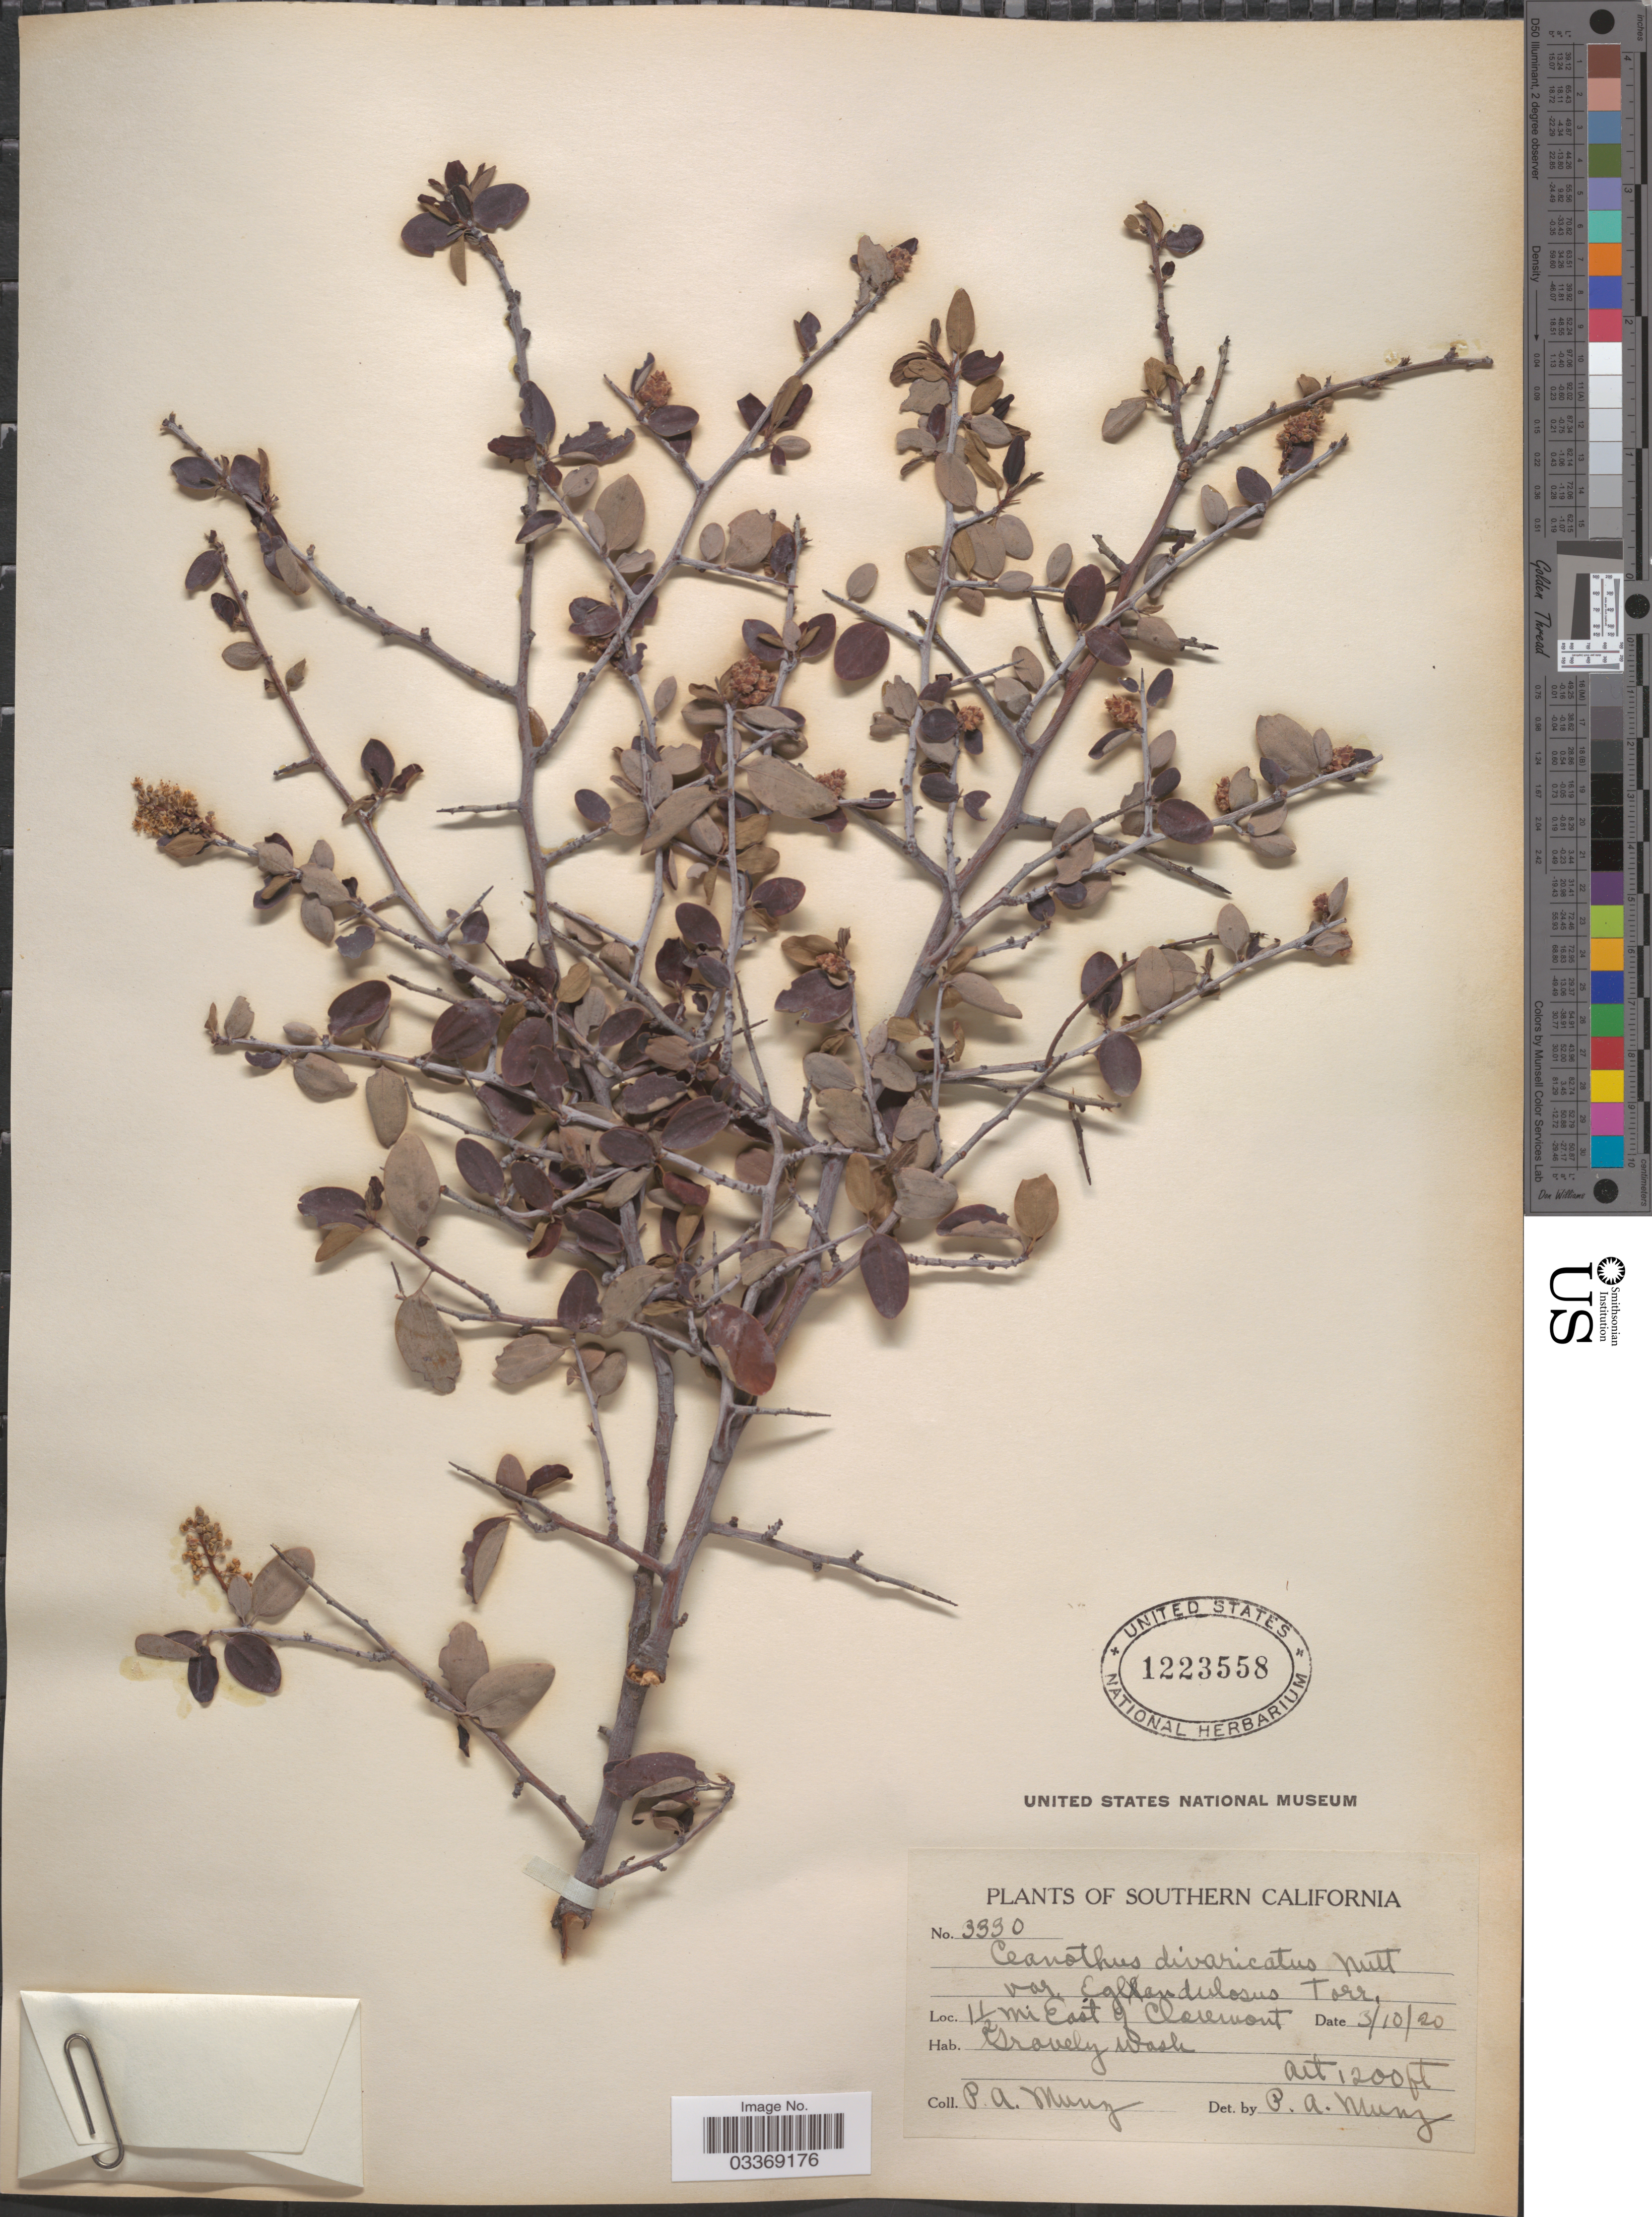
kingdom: Plantae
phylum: Tracheophyta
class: Magnoliopsida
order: Rosales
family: Rhamnaceae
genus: Ceanothus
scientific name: Ceanothus divaricatus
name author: Nutt. ex Torr. & S.F. Gray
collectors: P. A. Munz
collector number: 3330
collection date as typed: Transcribed d/m/y: 10/3/20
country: United States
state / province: California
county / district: Los Angeles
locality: Southern California, 1½ mi East of Claremont.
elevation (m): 366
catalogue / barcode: US 1223558